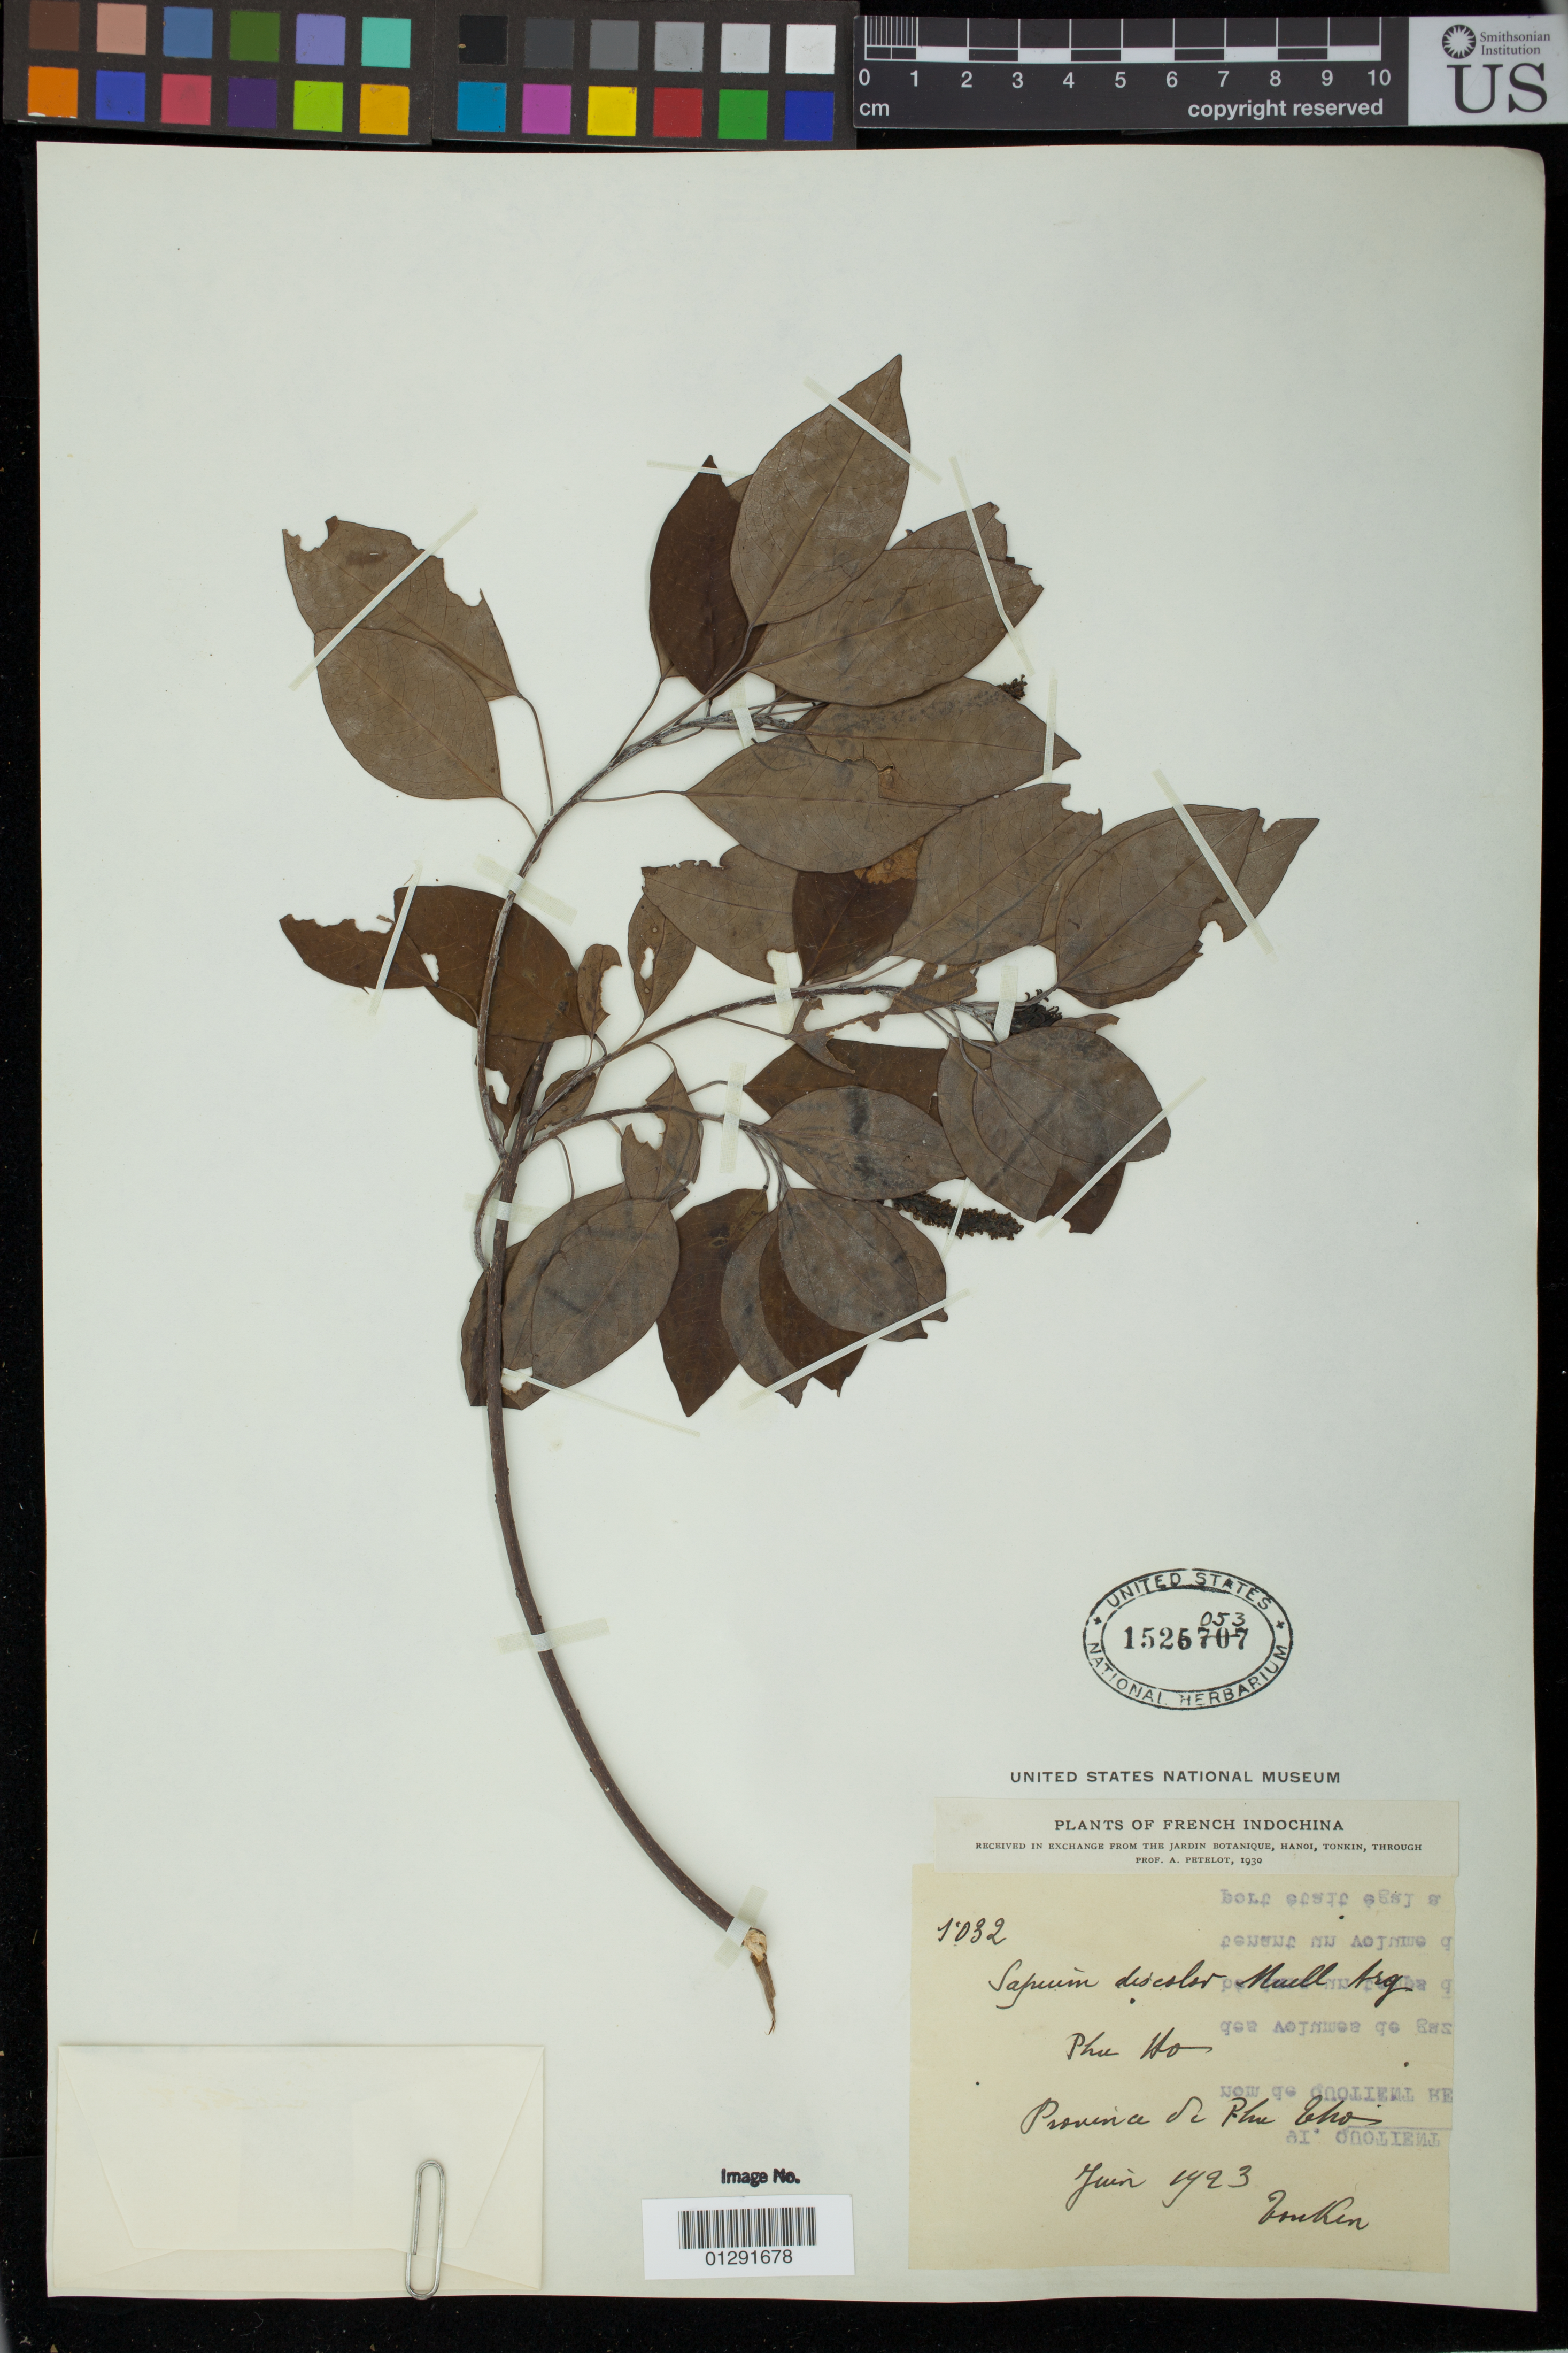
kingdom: Plantae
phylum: Tracheophyta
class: Magnoliopsida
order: Malpighiales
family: Euphorbiaceae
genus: Sapium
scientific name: Sapium discolor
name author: M. Arg.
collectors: A. Petelot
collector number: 1032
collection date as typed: Jun 1923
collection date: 1923-06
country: Vietnam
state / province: Phu Tho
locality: Phu Ho.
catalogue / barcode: US 1526053